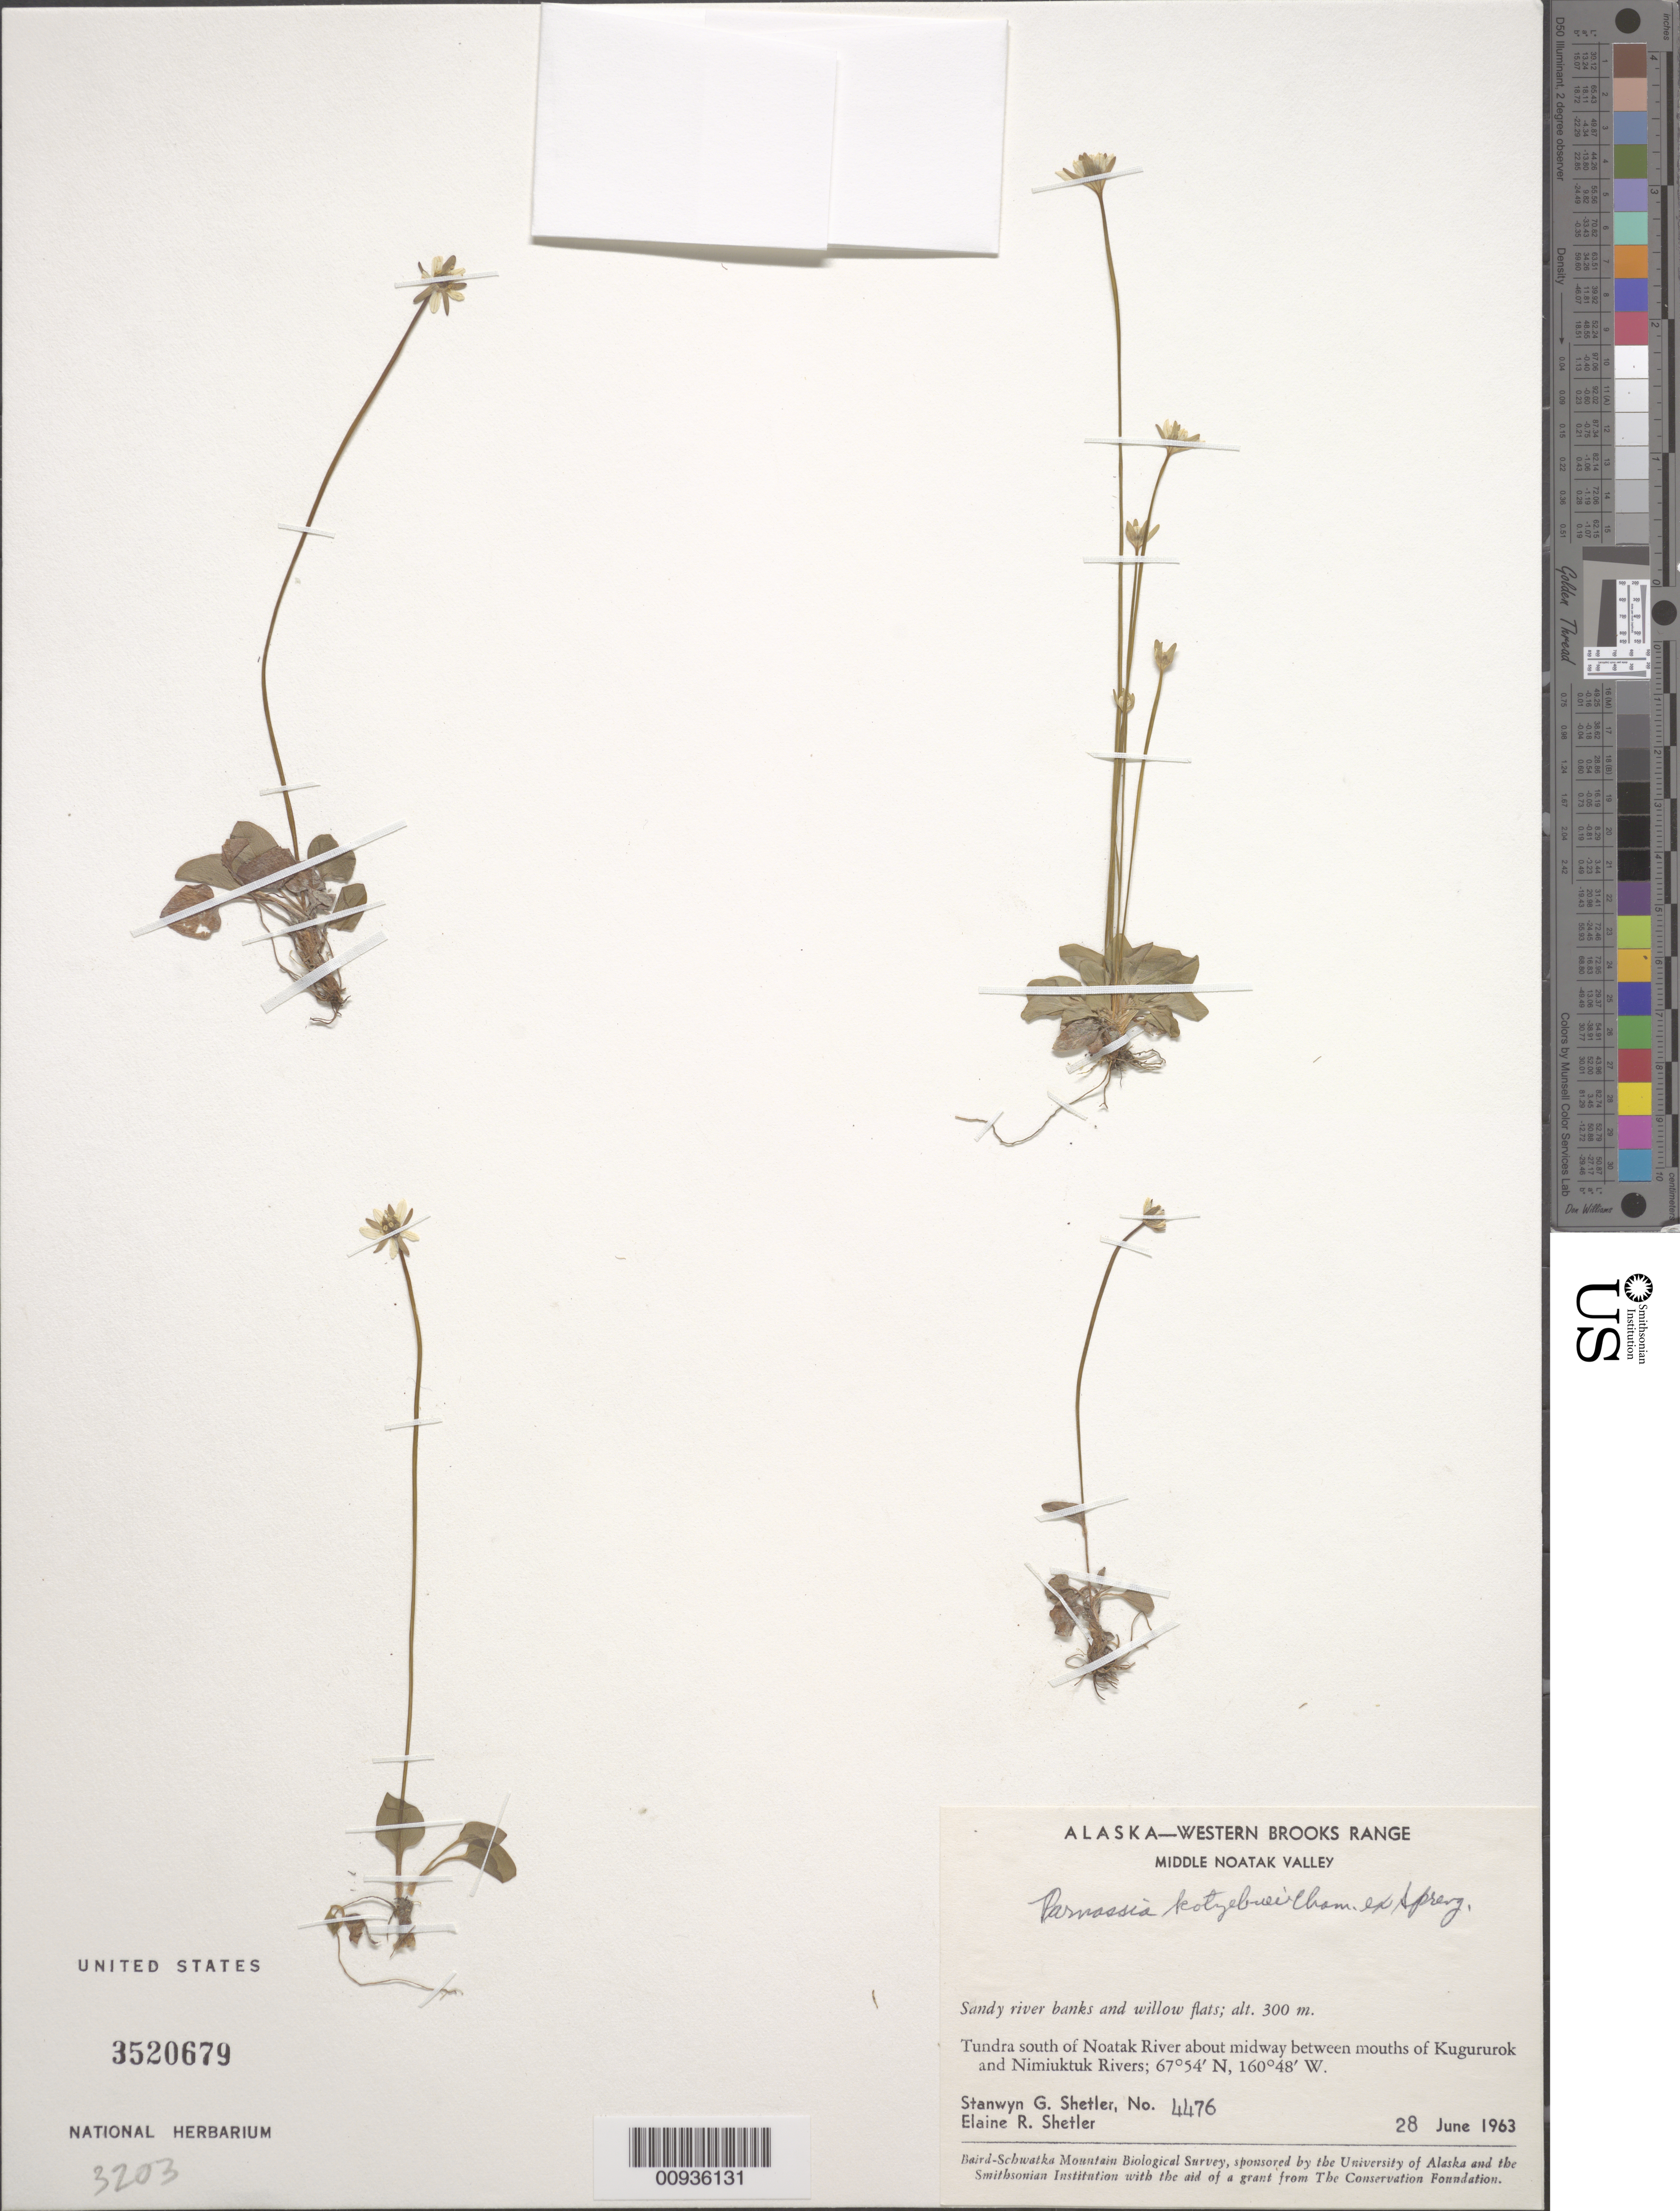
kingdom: Plantae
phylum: Tracheophyta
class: Magnoliopsida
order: Celastrales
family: Parnassiaceae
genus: Parnassia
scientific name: Parnassia kotzebuei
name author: Cham. ex Spreng.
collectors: S. Shetler & E. R. Shetler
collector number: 4476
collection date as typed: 28 Jun 1963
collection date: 1963-06-28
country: United States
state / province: Alaska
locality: S of Noatak River about midway between mouths of Kugururok and Nimiuktuk Rivers. Western Brooks Range, Middle Noatak Valley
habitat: Tundra. Sandy river banks and willow flats.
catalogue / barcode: US 3520679